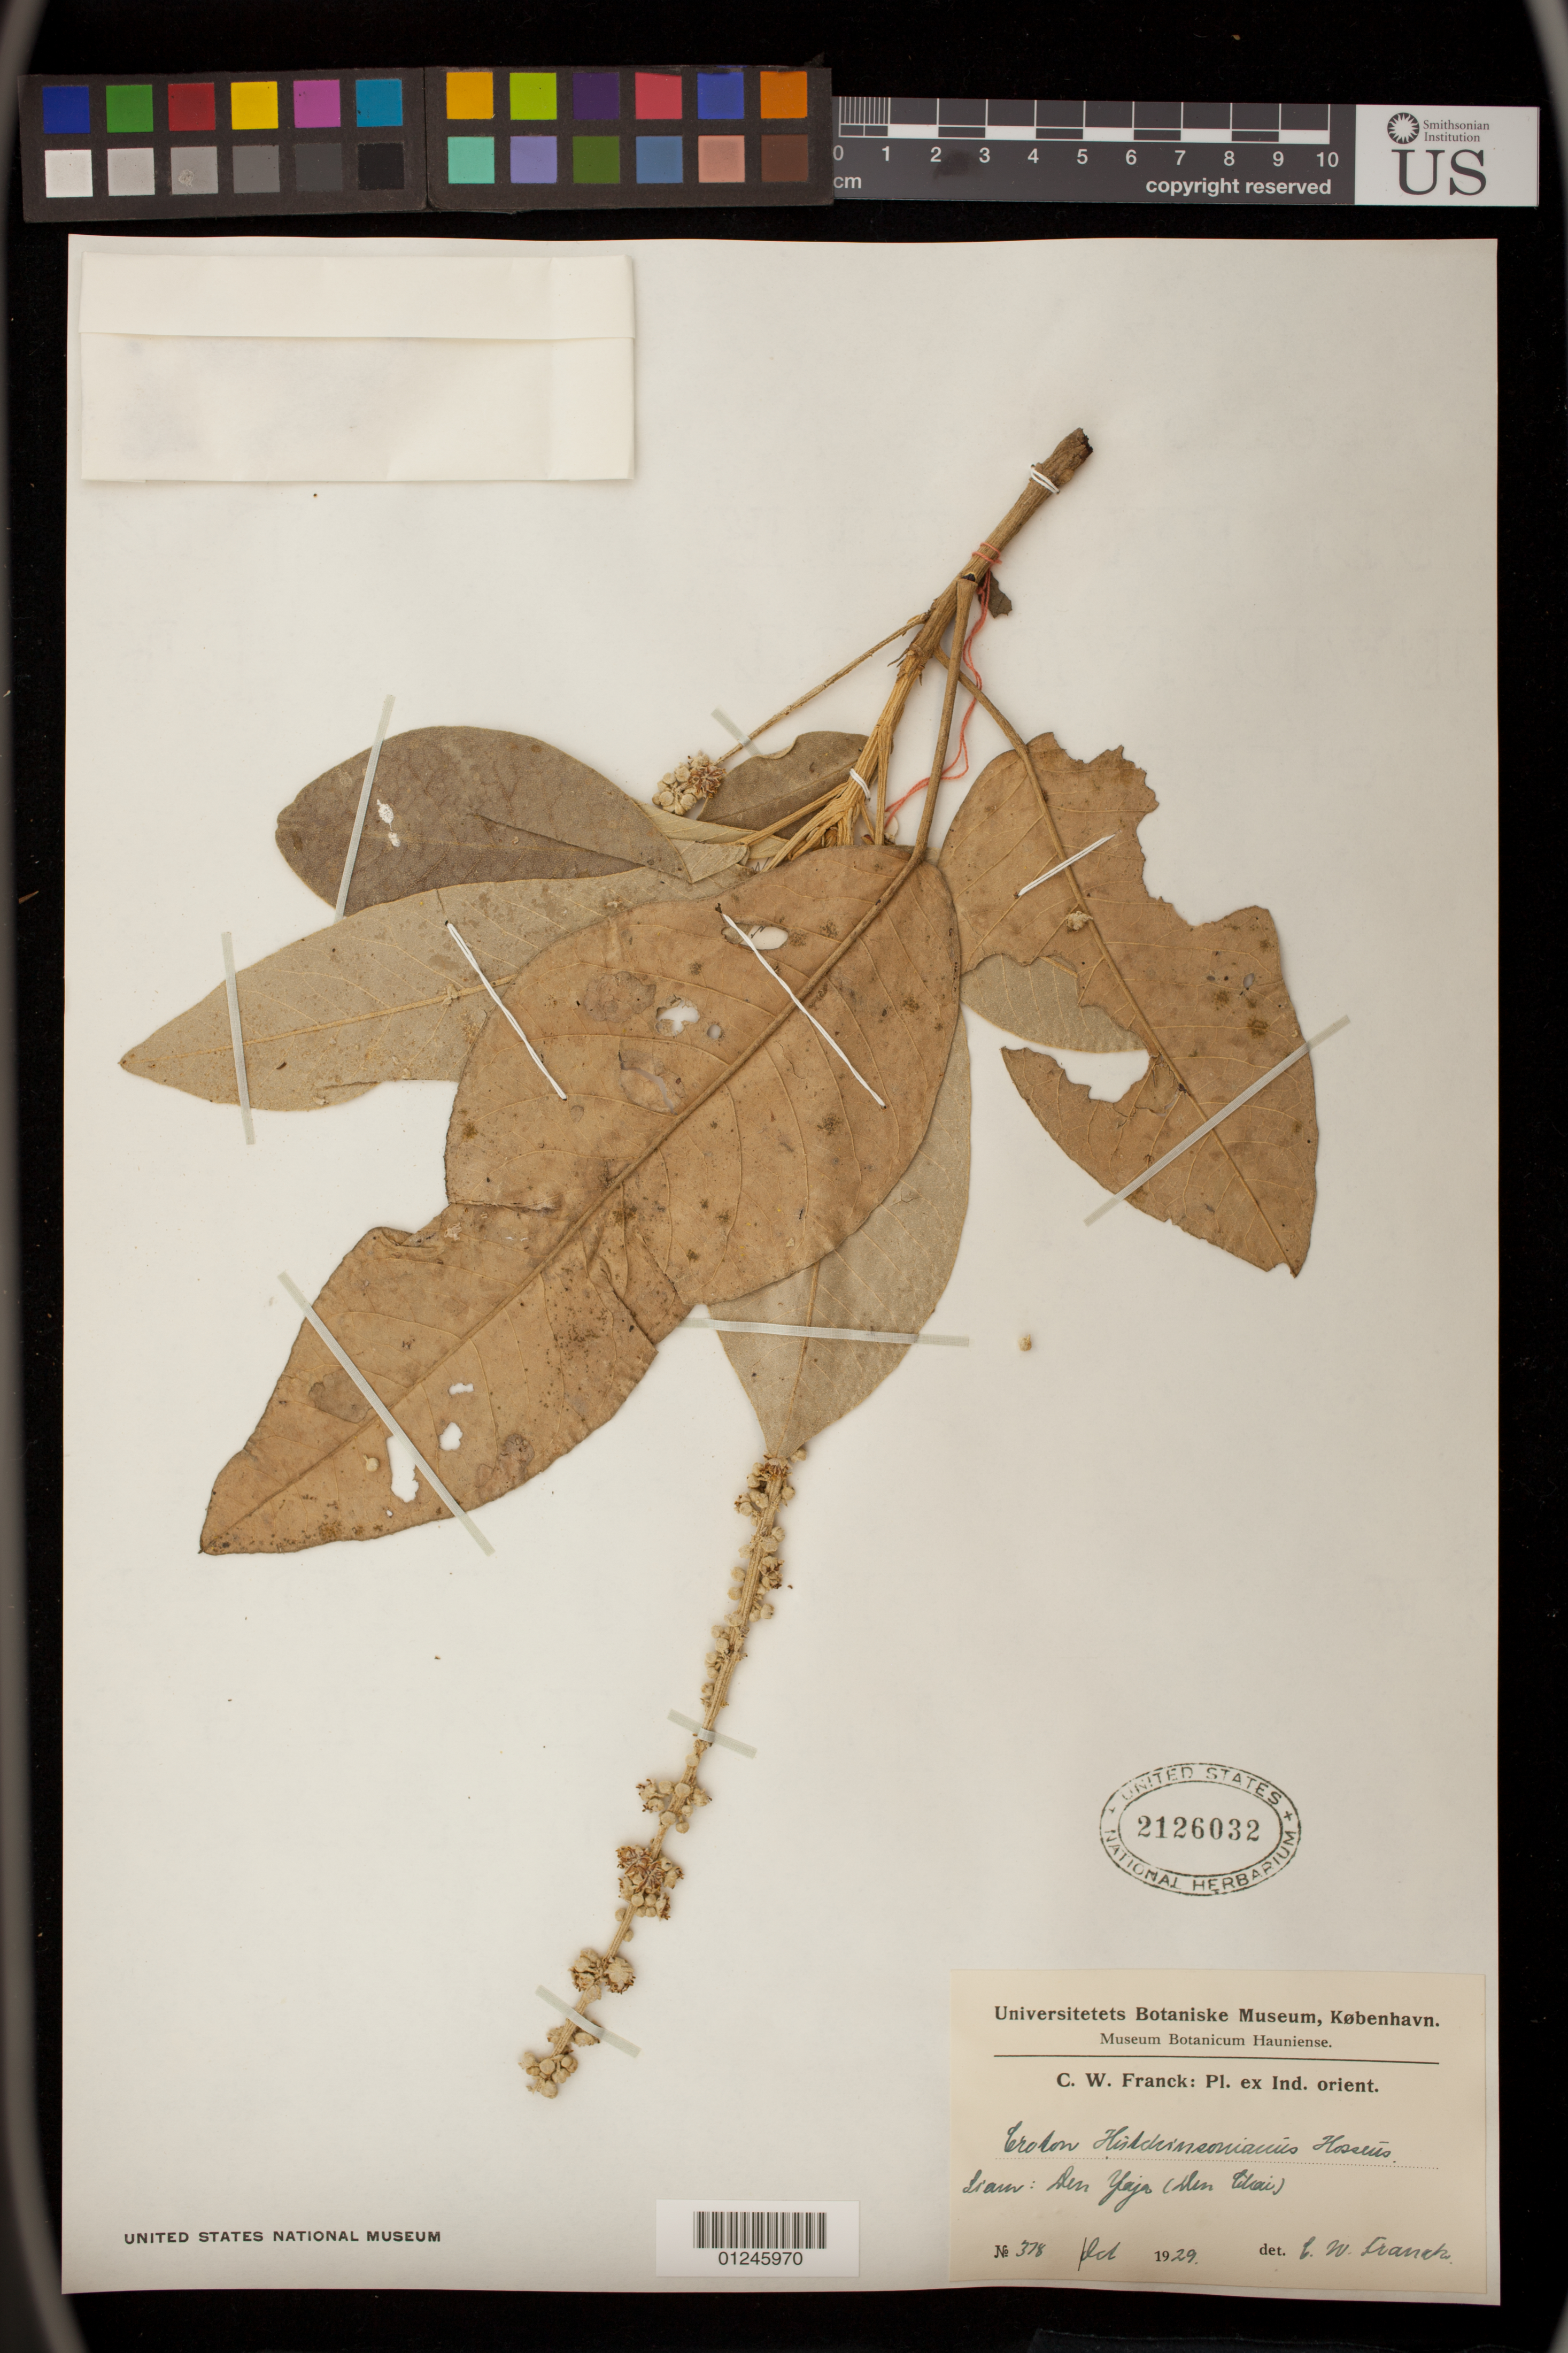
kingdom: Plantae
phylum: Tracheophyta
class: Magnoliopsida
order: Malpighiales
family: Euphorbiaceae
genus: Croton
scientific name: Croton hutchinsonianus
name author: Hosseus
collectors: C. Franck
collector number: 378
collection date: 1929-12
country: Thailand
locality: Den Yaja (Den Likai)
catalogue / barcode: US 2126032